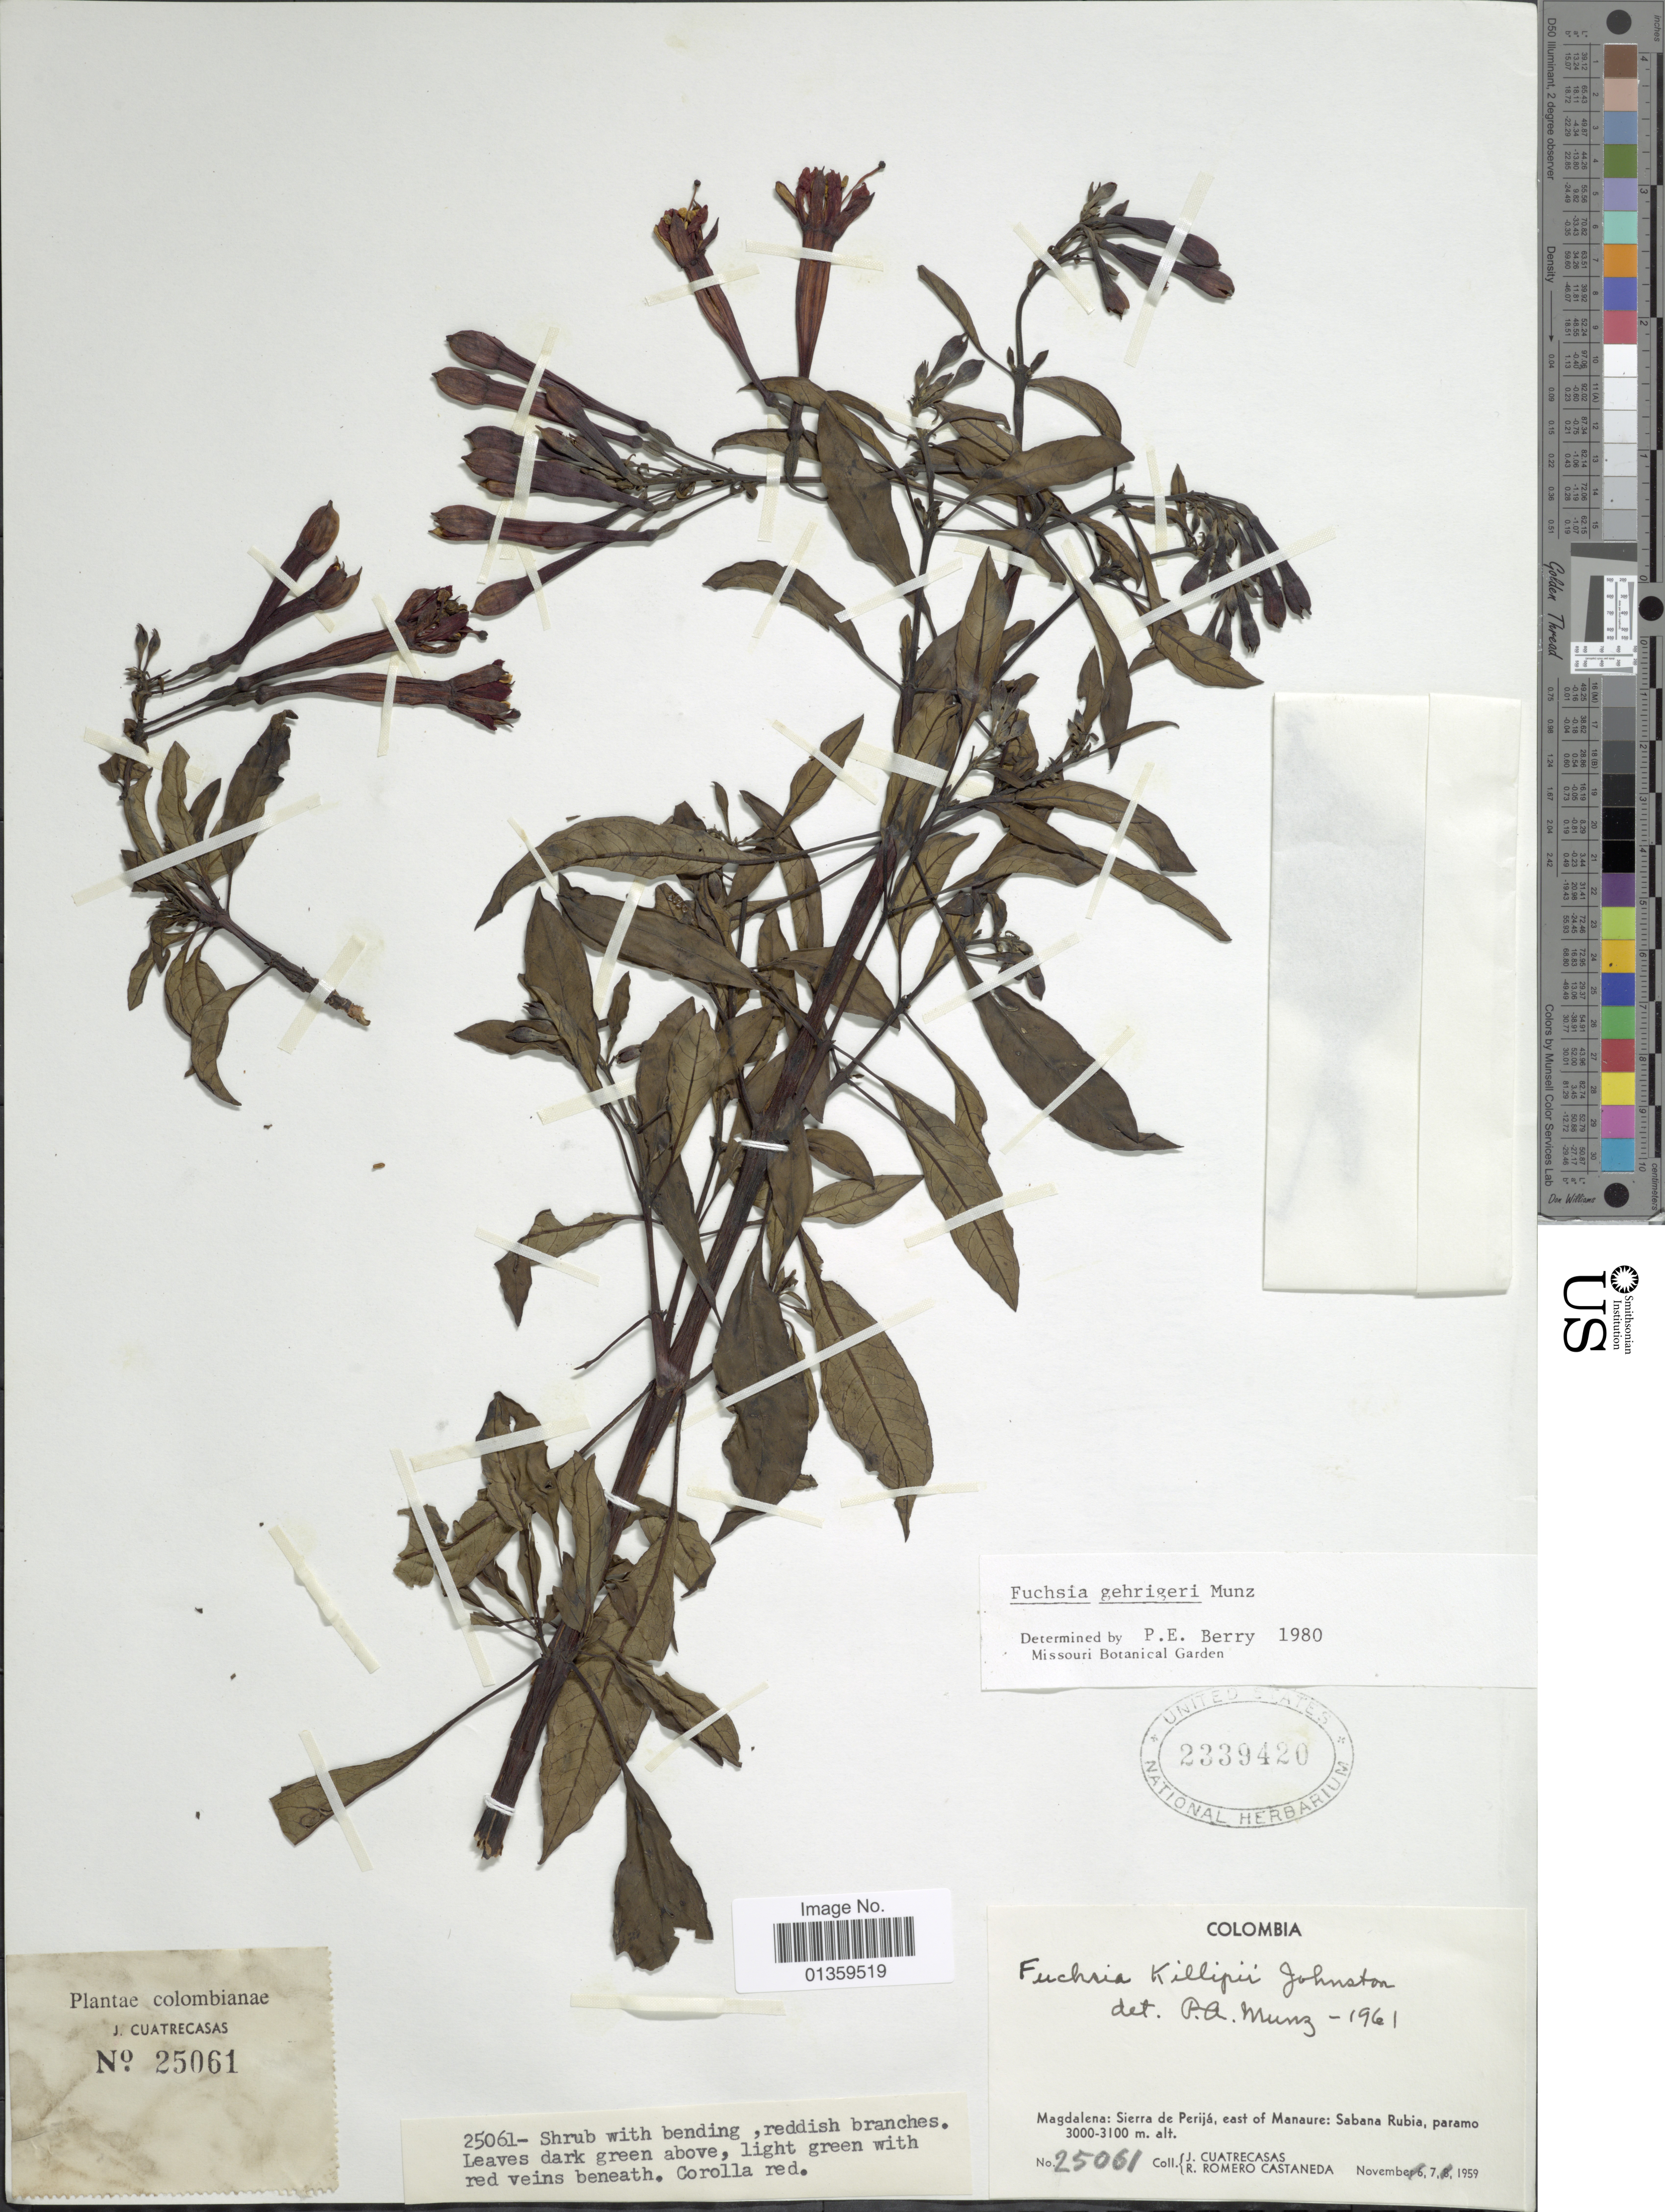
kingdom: Plantae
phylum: Tracheophyta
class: Magnoliopsida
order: Myrtales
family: Onagraceae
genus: Fuchsia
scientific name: Fuchsia gehrigeri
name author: Munz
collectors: J. Cuatrecasas & R. Romero Castañeda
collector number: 25061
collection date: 1959-11-07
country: Colombia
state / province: Magdalena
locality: Sierra de Perijá, east of Manaure: Sabana Rubia, paramo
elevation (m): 3000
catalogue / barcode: US 2339420